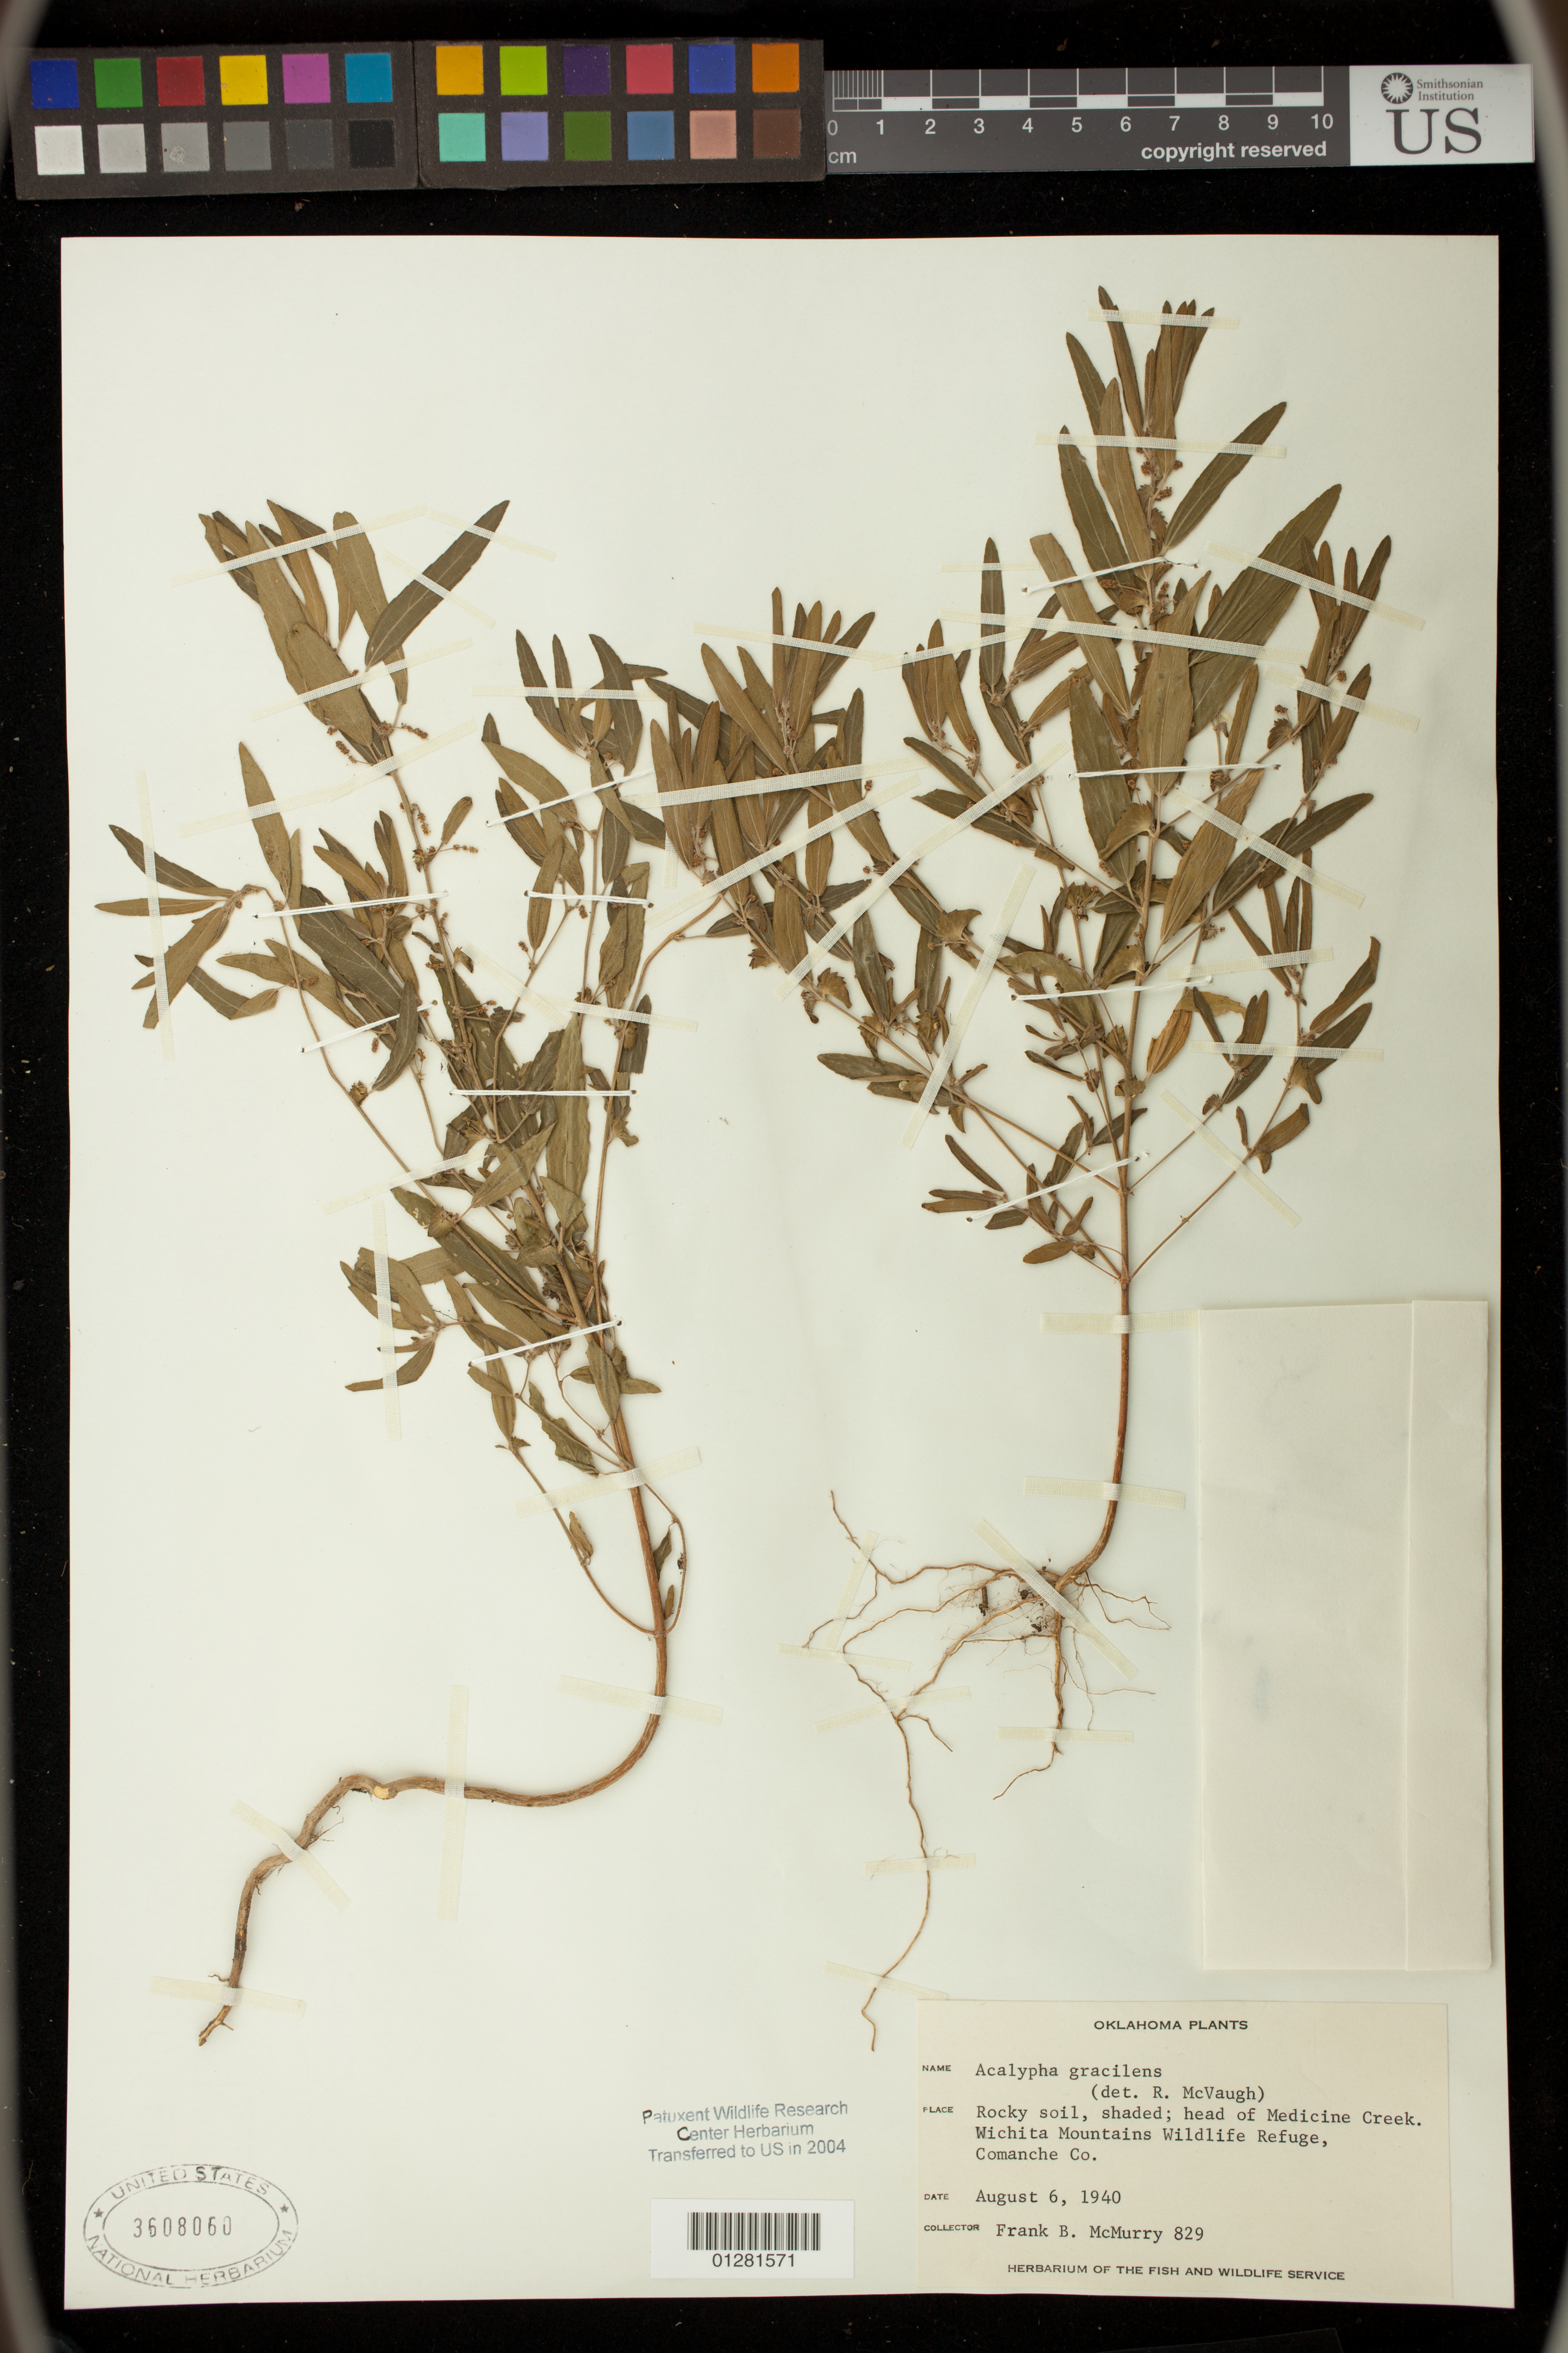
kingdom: Plantae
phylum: Tracheophyta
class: Magnoliopsida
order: Malpighiales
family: Euphorbiaceae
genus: Acalypha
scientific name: Acalypha gracilens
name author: A. Gray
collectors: F. B. McMurry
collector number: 829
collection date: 1940-08-06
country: United States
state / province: Oklahoma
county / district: Comanche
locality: Head of Medicine Creek. Wichita Mountains Wildlife Refuge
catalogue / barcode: US 3608060